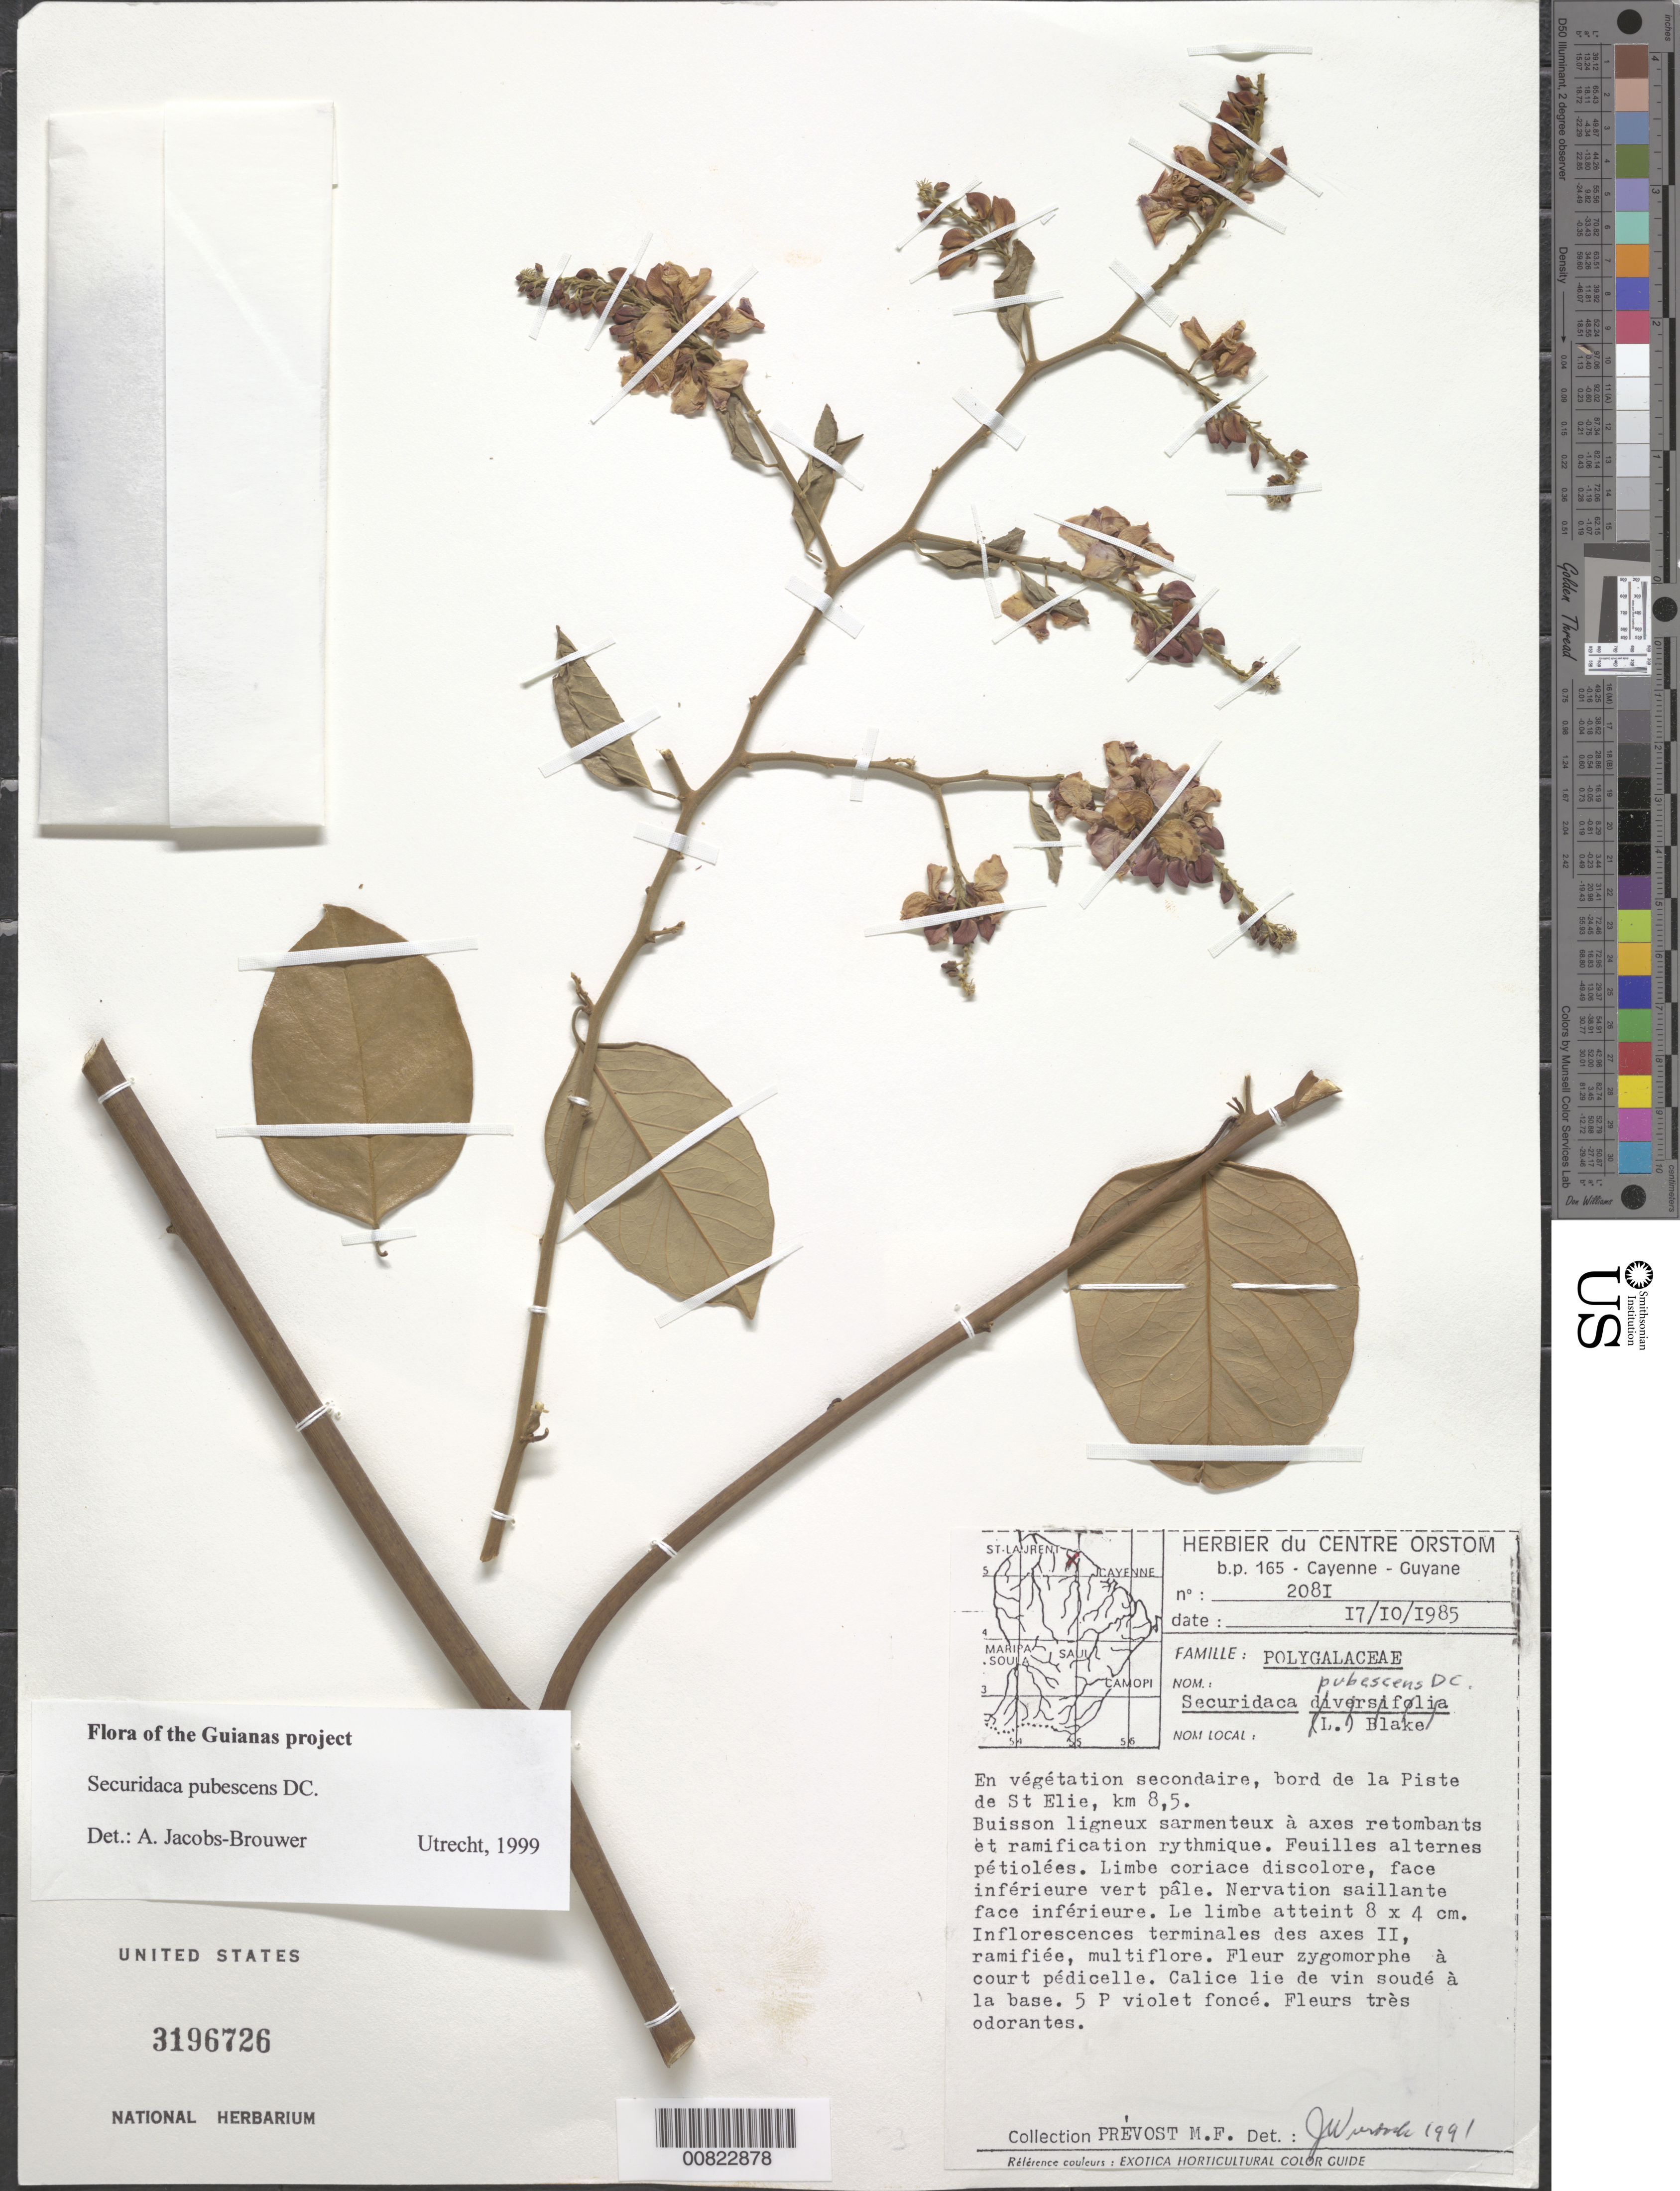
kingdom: Plantae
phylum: Tracheophyta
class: Magnoliopsida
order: Fabales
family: Polygalaceae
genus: Securidaca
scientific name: Securidaca pubescens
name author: DC.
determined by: Jacobs-Brouwer, A.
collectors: M.-F. Prévost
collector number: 2081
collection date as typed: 17-Oct-85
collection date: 1985-10-17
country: French Guiana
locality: Piste de Saint-Élie, km 8.5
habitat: Secondary vegetation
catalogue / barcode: US 3196726